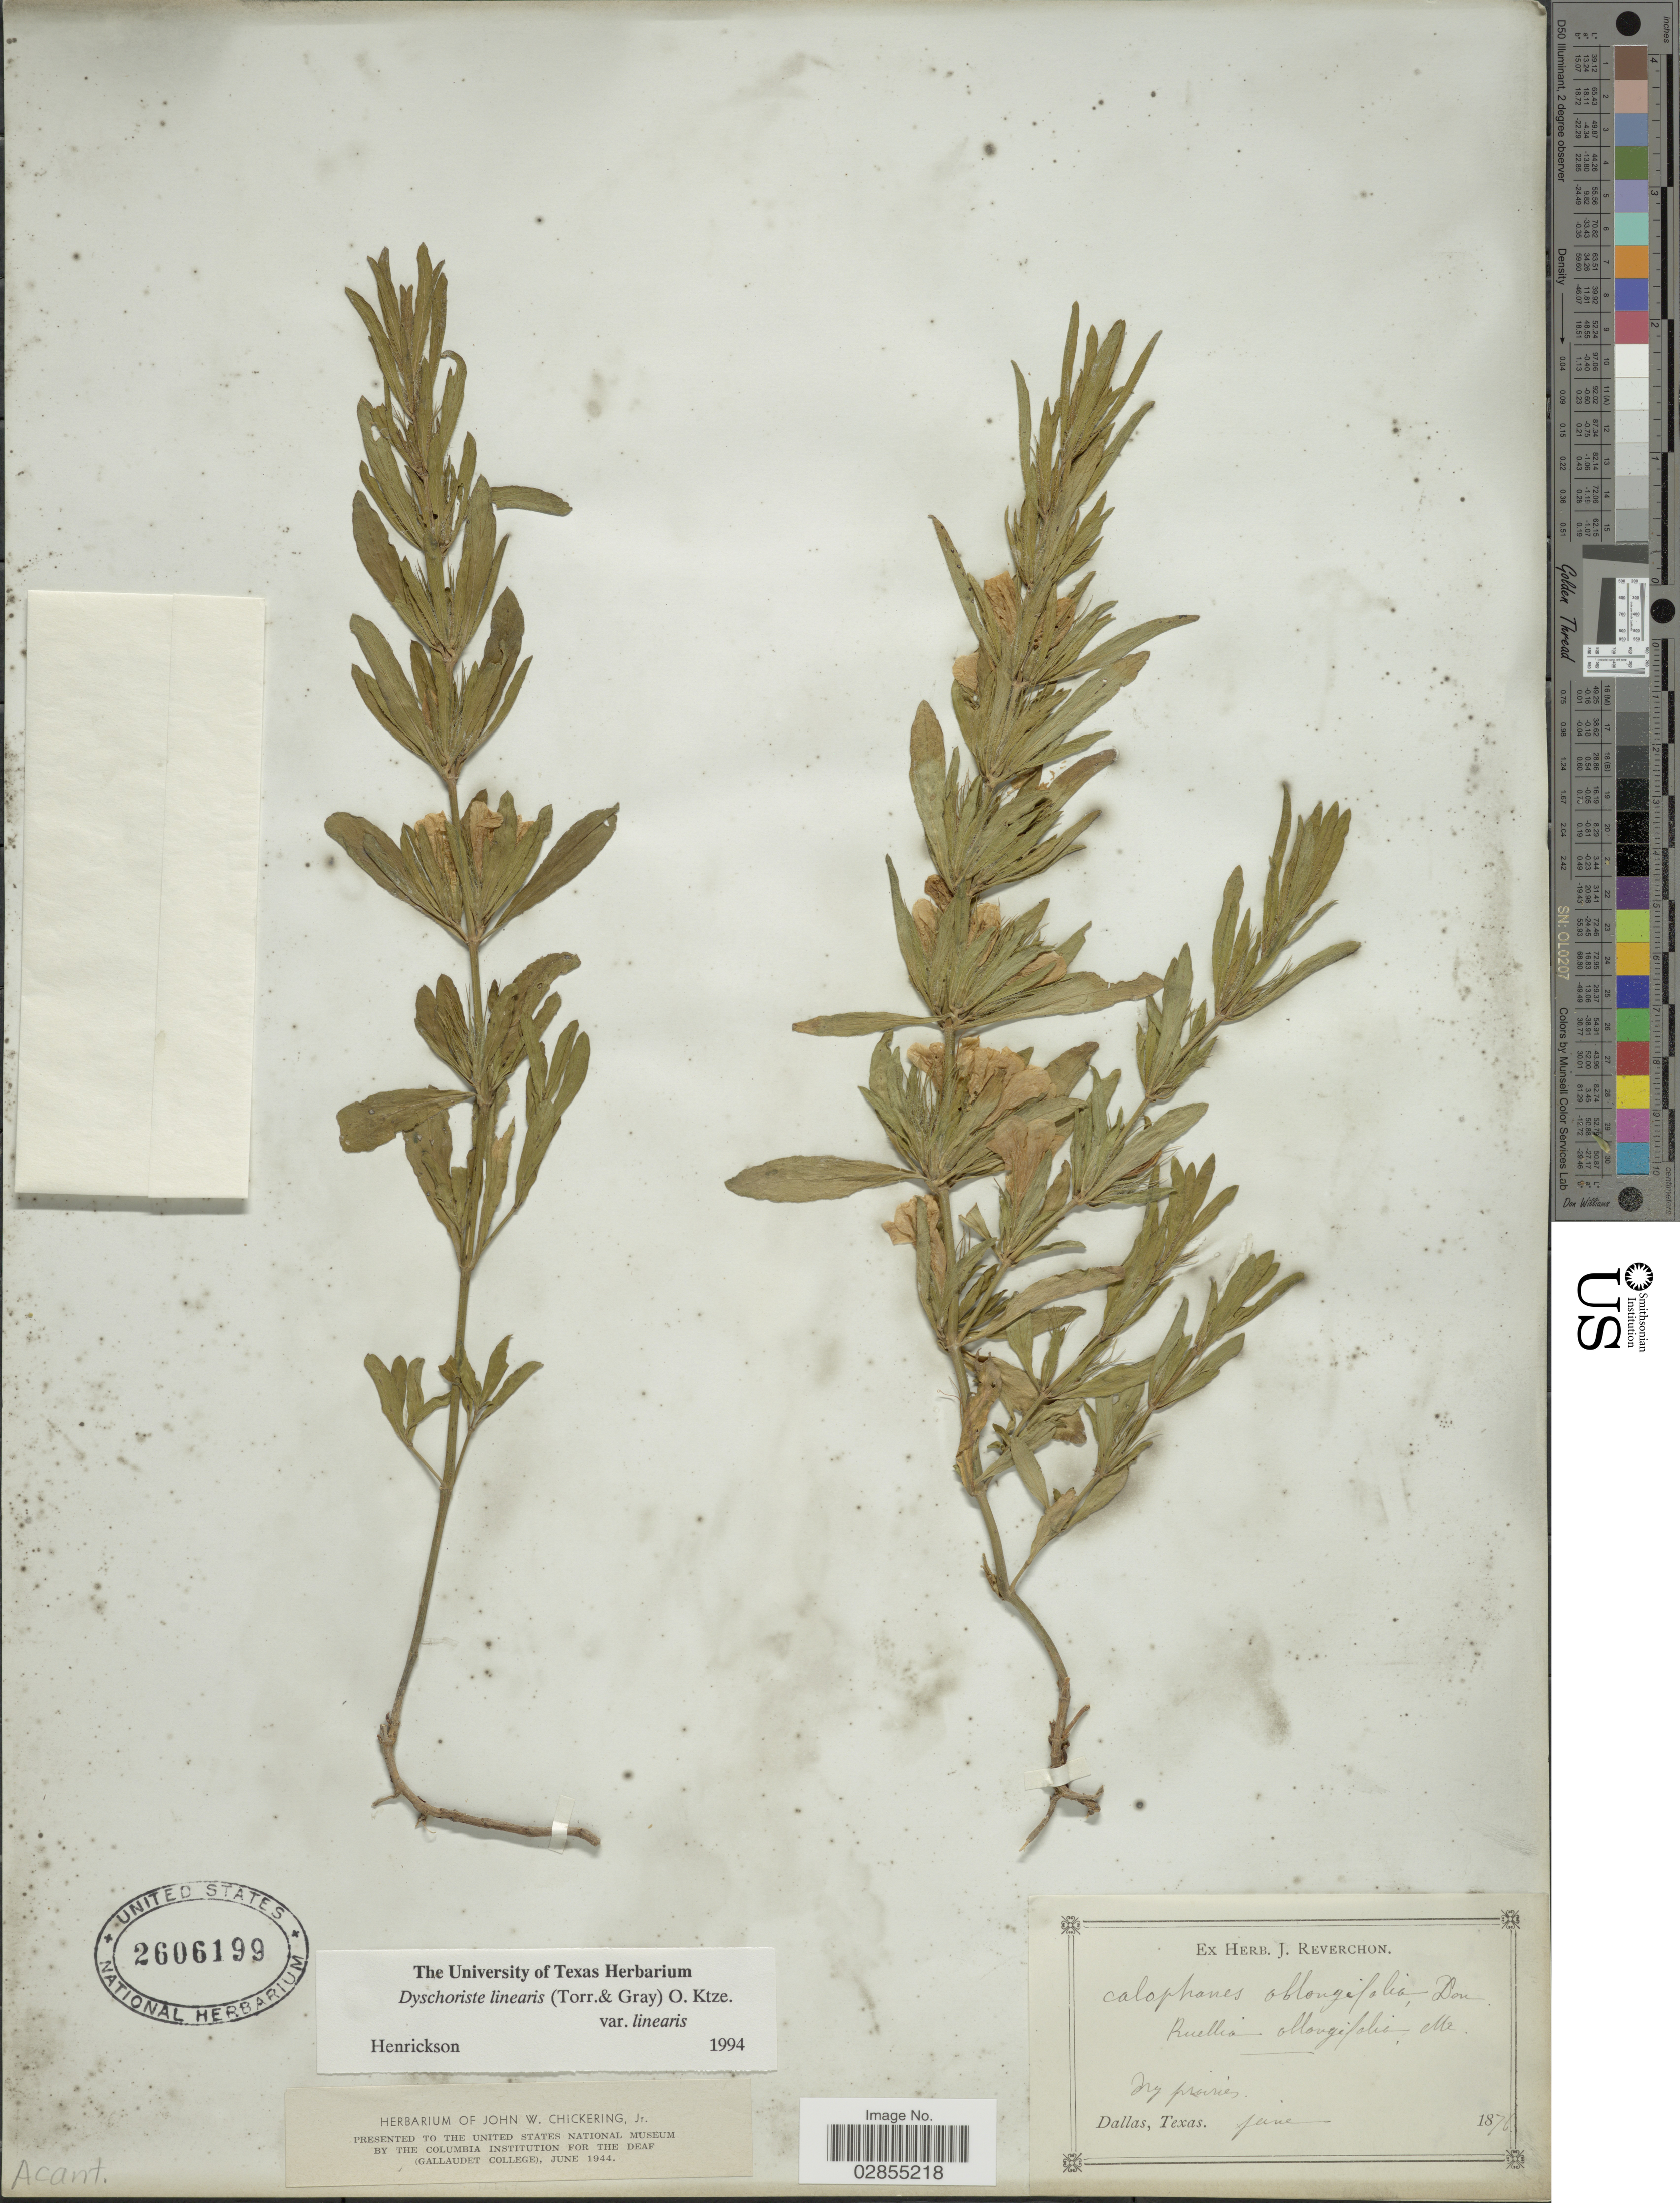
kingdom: Plantae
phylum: Tracheophyta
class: Magnoliopsida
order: Lamiales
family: Acanthaceae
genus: Dyschoriste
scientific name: Dyschoriste linearis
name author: (Torr. & A. Gray) Kuntze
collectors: ex herb. J. Reverchon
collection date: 1876-06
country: United States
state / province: Texas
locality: Dallas.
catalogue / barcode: US 2606199